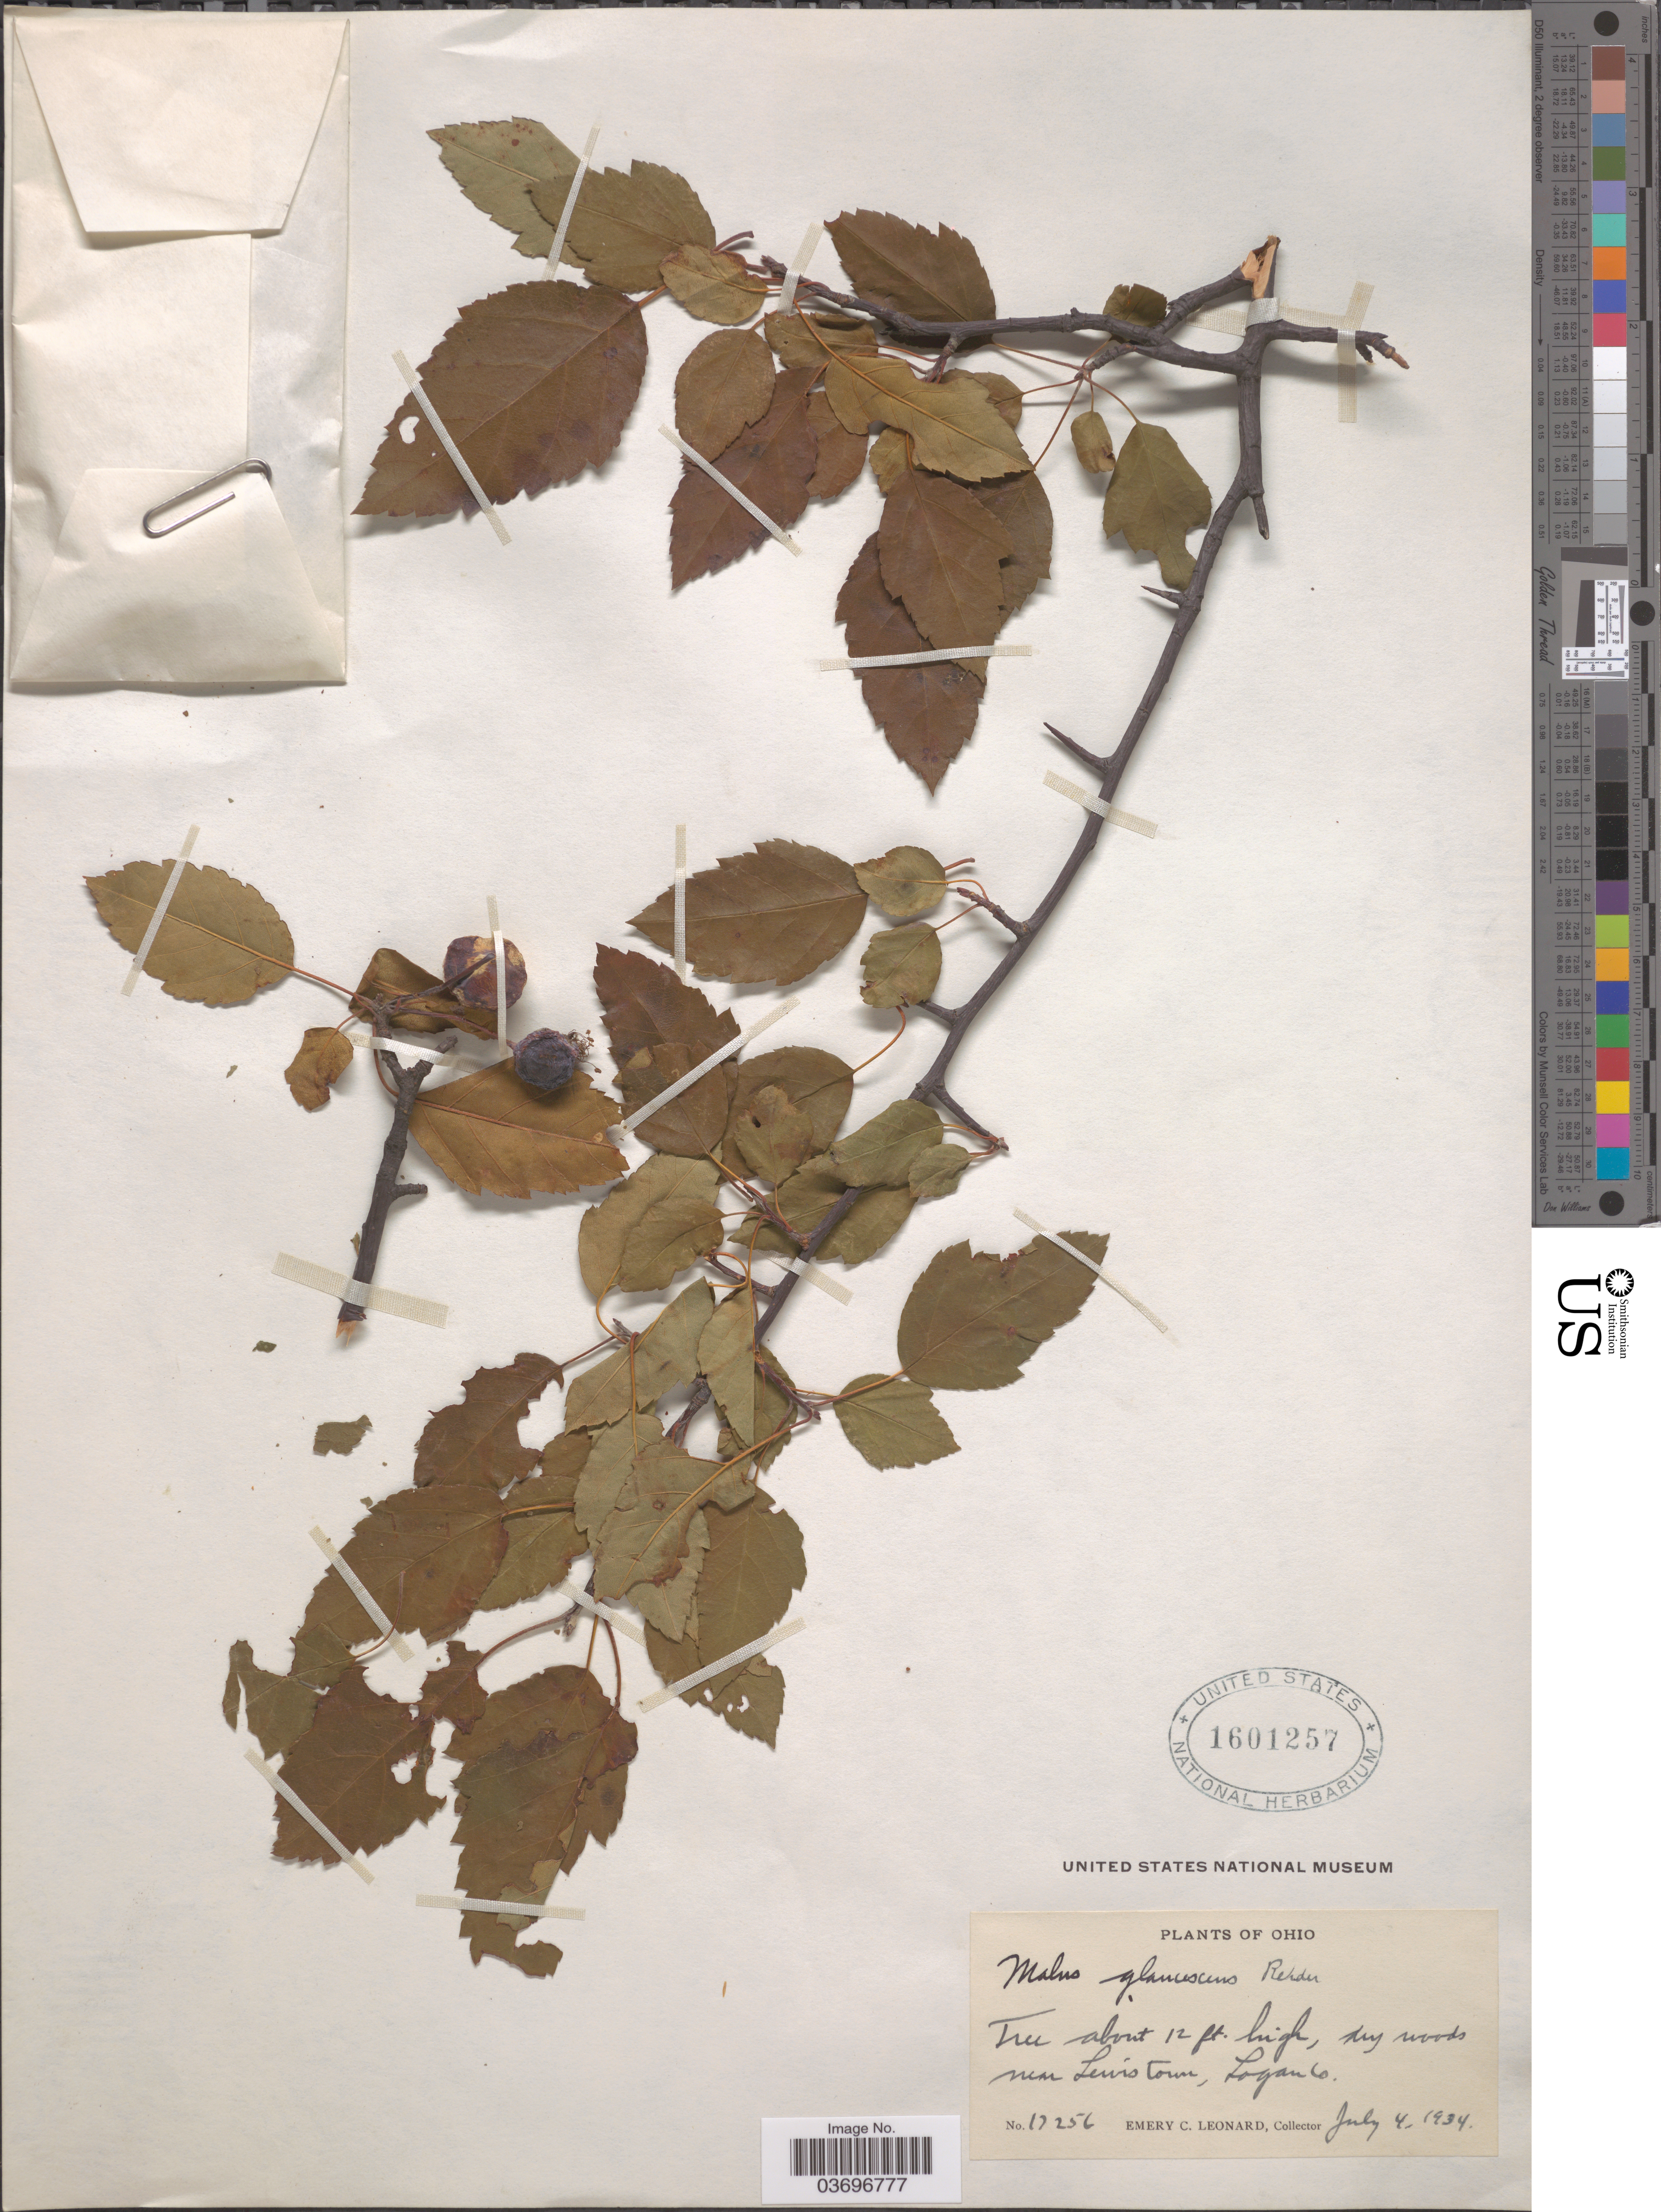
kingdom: Plantae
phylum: Tracheophyta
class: Magnoliopsida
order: Rosales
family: Rosaceae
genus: Malus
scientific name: Malus coronaria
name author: (L.) Mill.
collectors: E. C. Leonard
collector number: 17256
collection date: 1934-07-04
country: United States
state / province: Ohio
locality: Dry woods near Lewis town, Logan Co.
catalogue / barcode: US 1601257